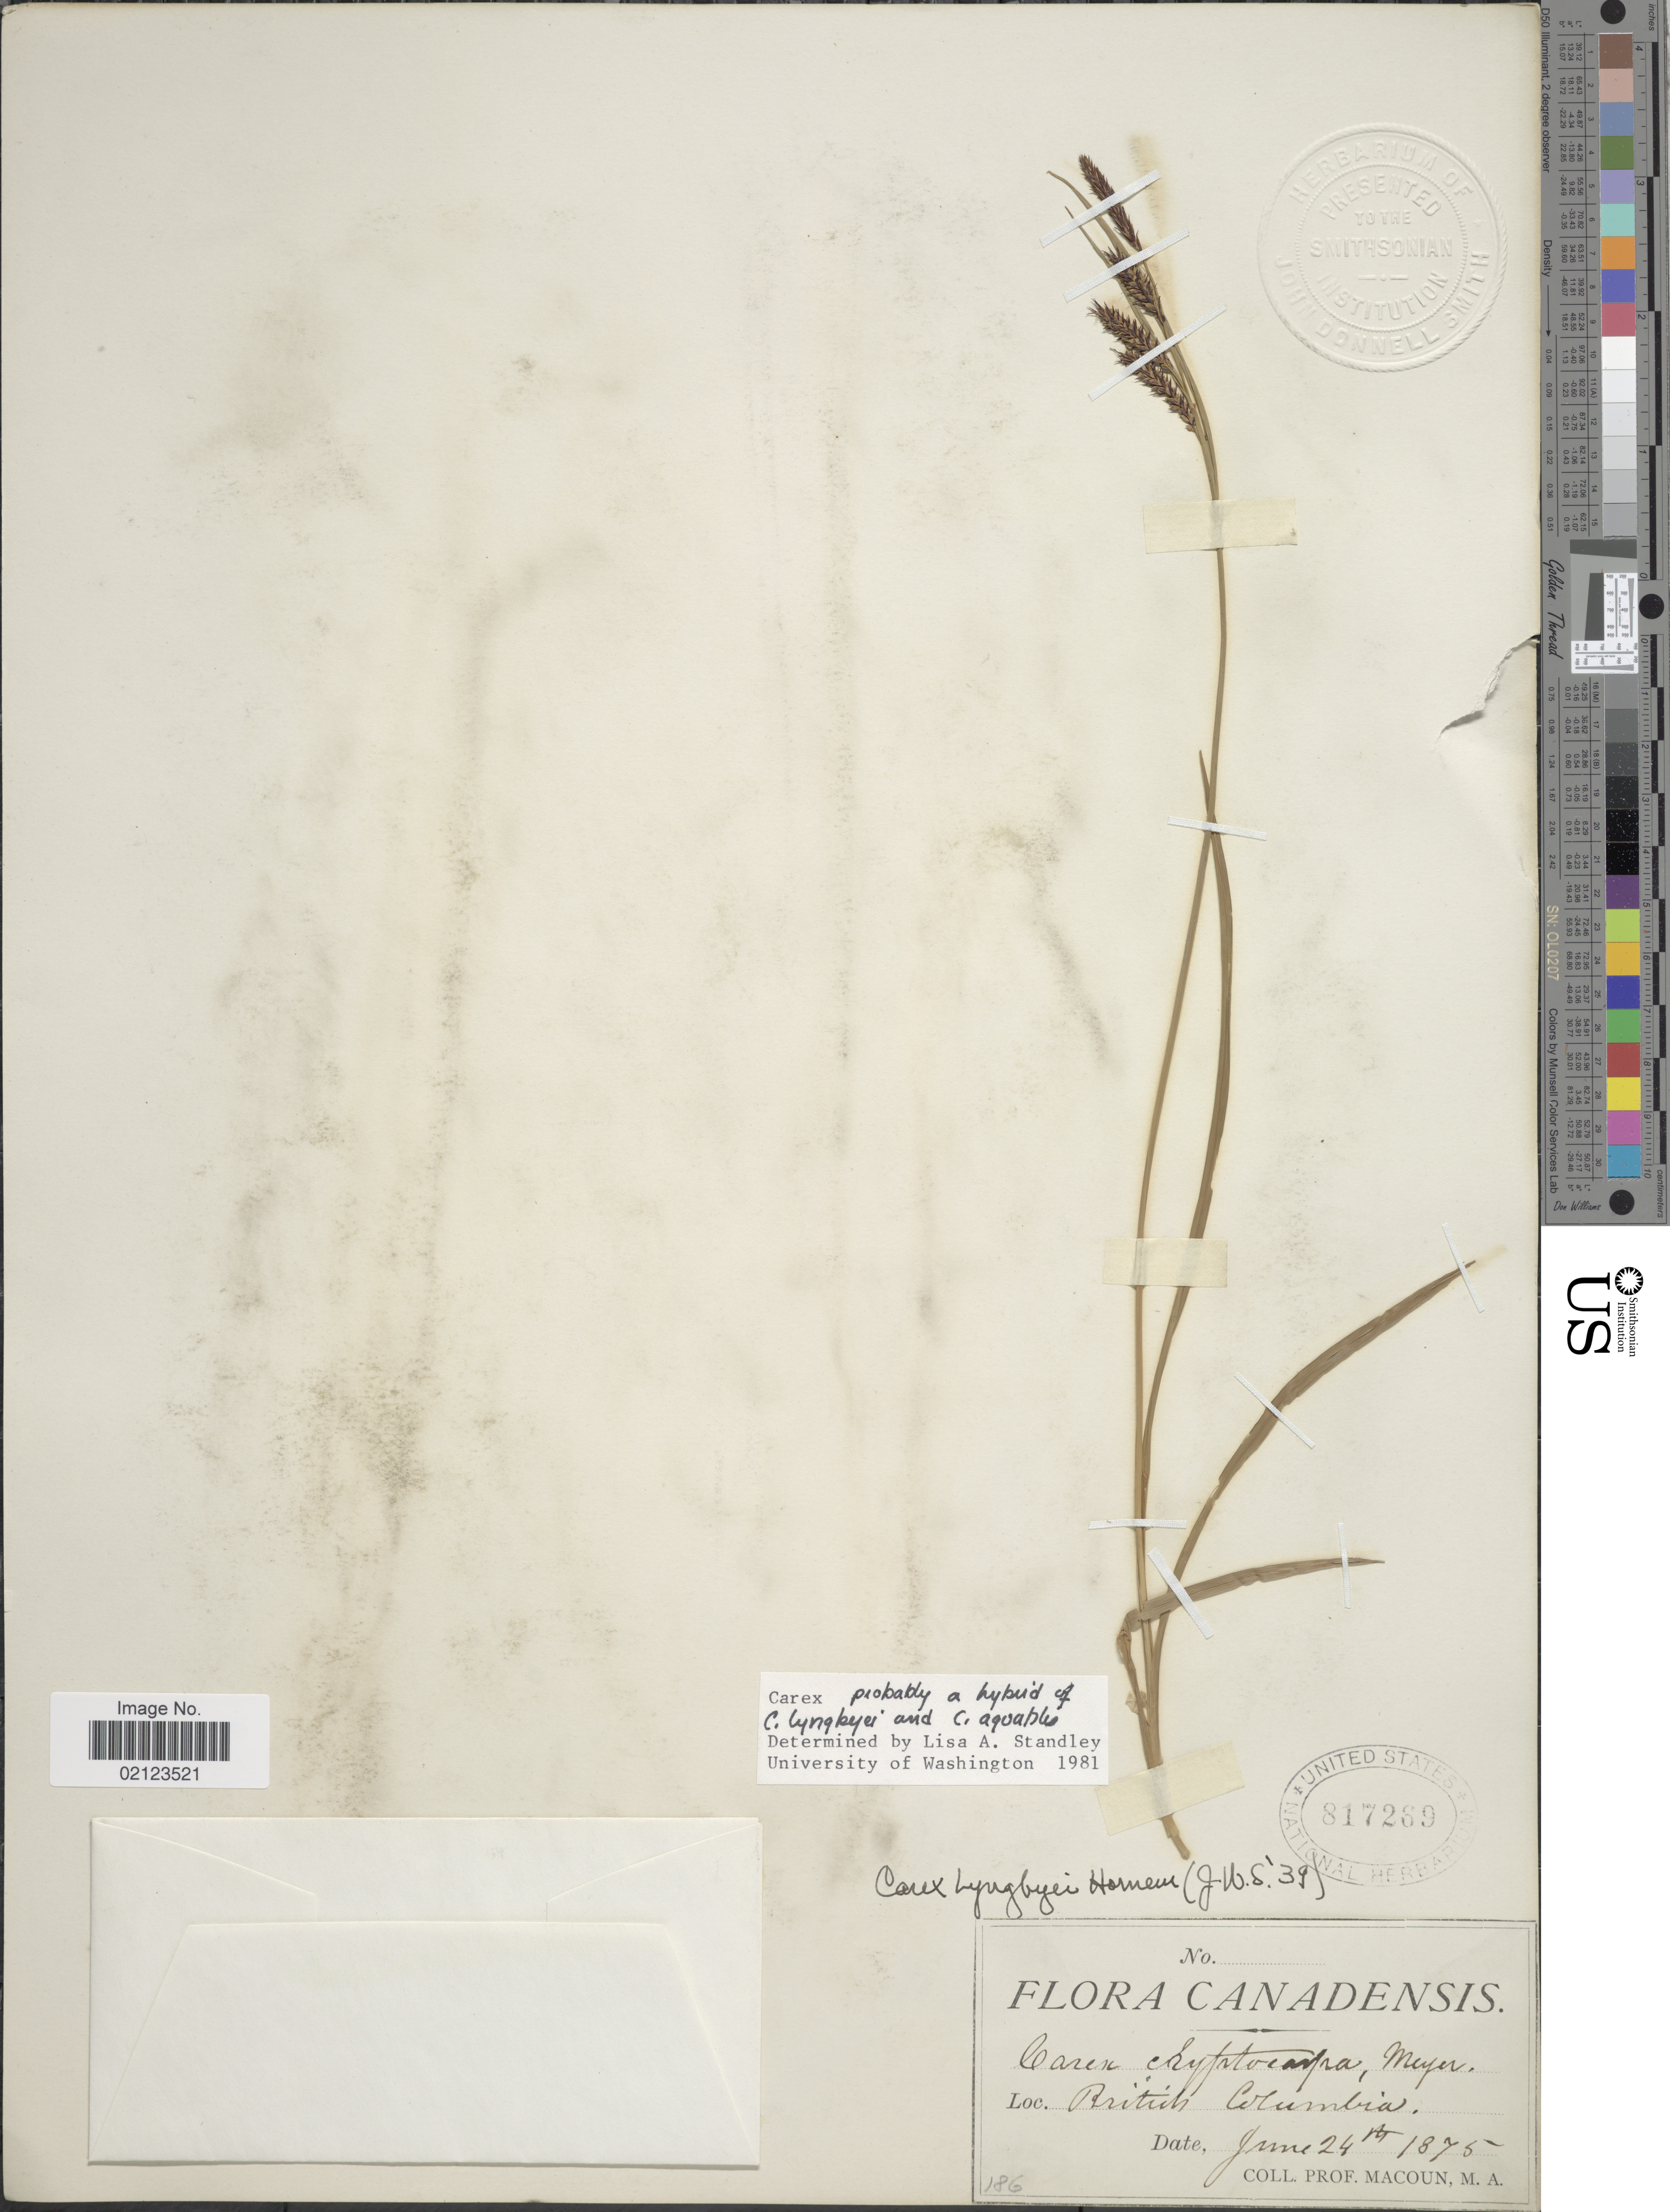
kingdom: Plantae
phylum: Tracheophyta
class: Liliopsida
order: Poales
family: Cyperaceae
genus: Carex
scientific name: Carex lyngbyei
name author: Hornem.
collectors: -- Macoun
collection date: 1875-06-24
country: Canada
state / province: British Columbia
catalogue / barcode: US 817269